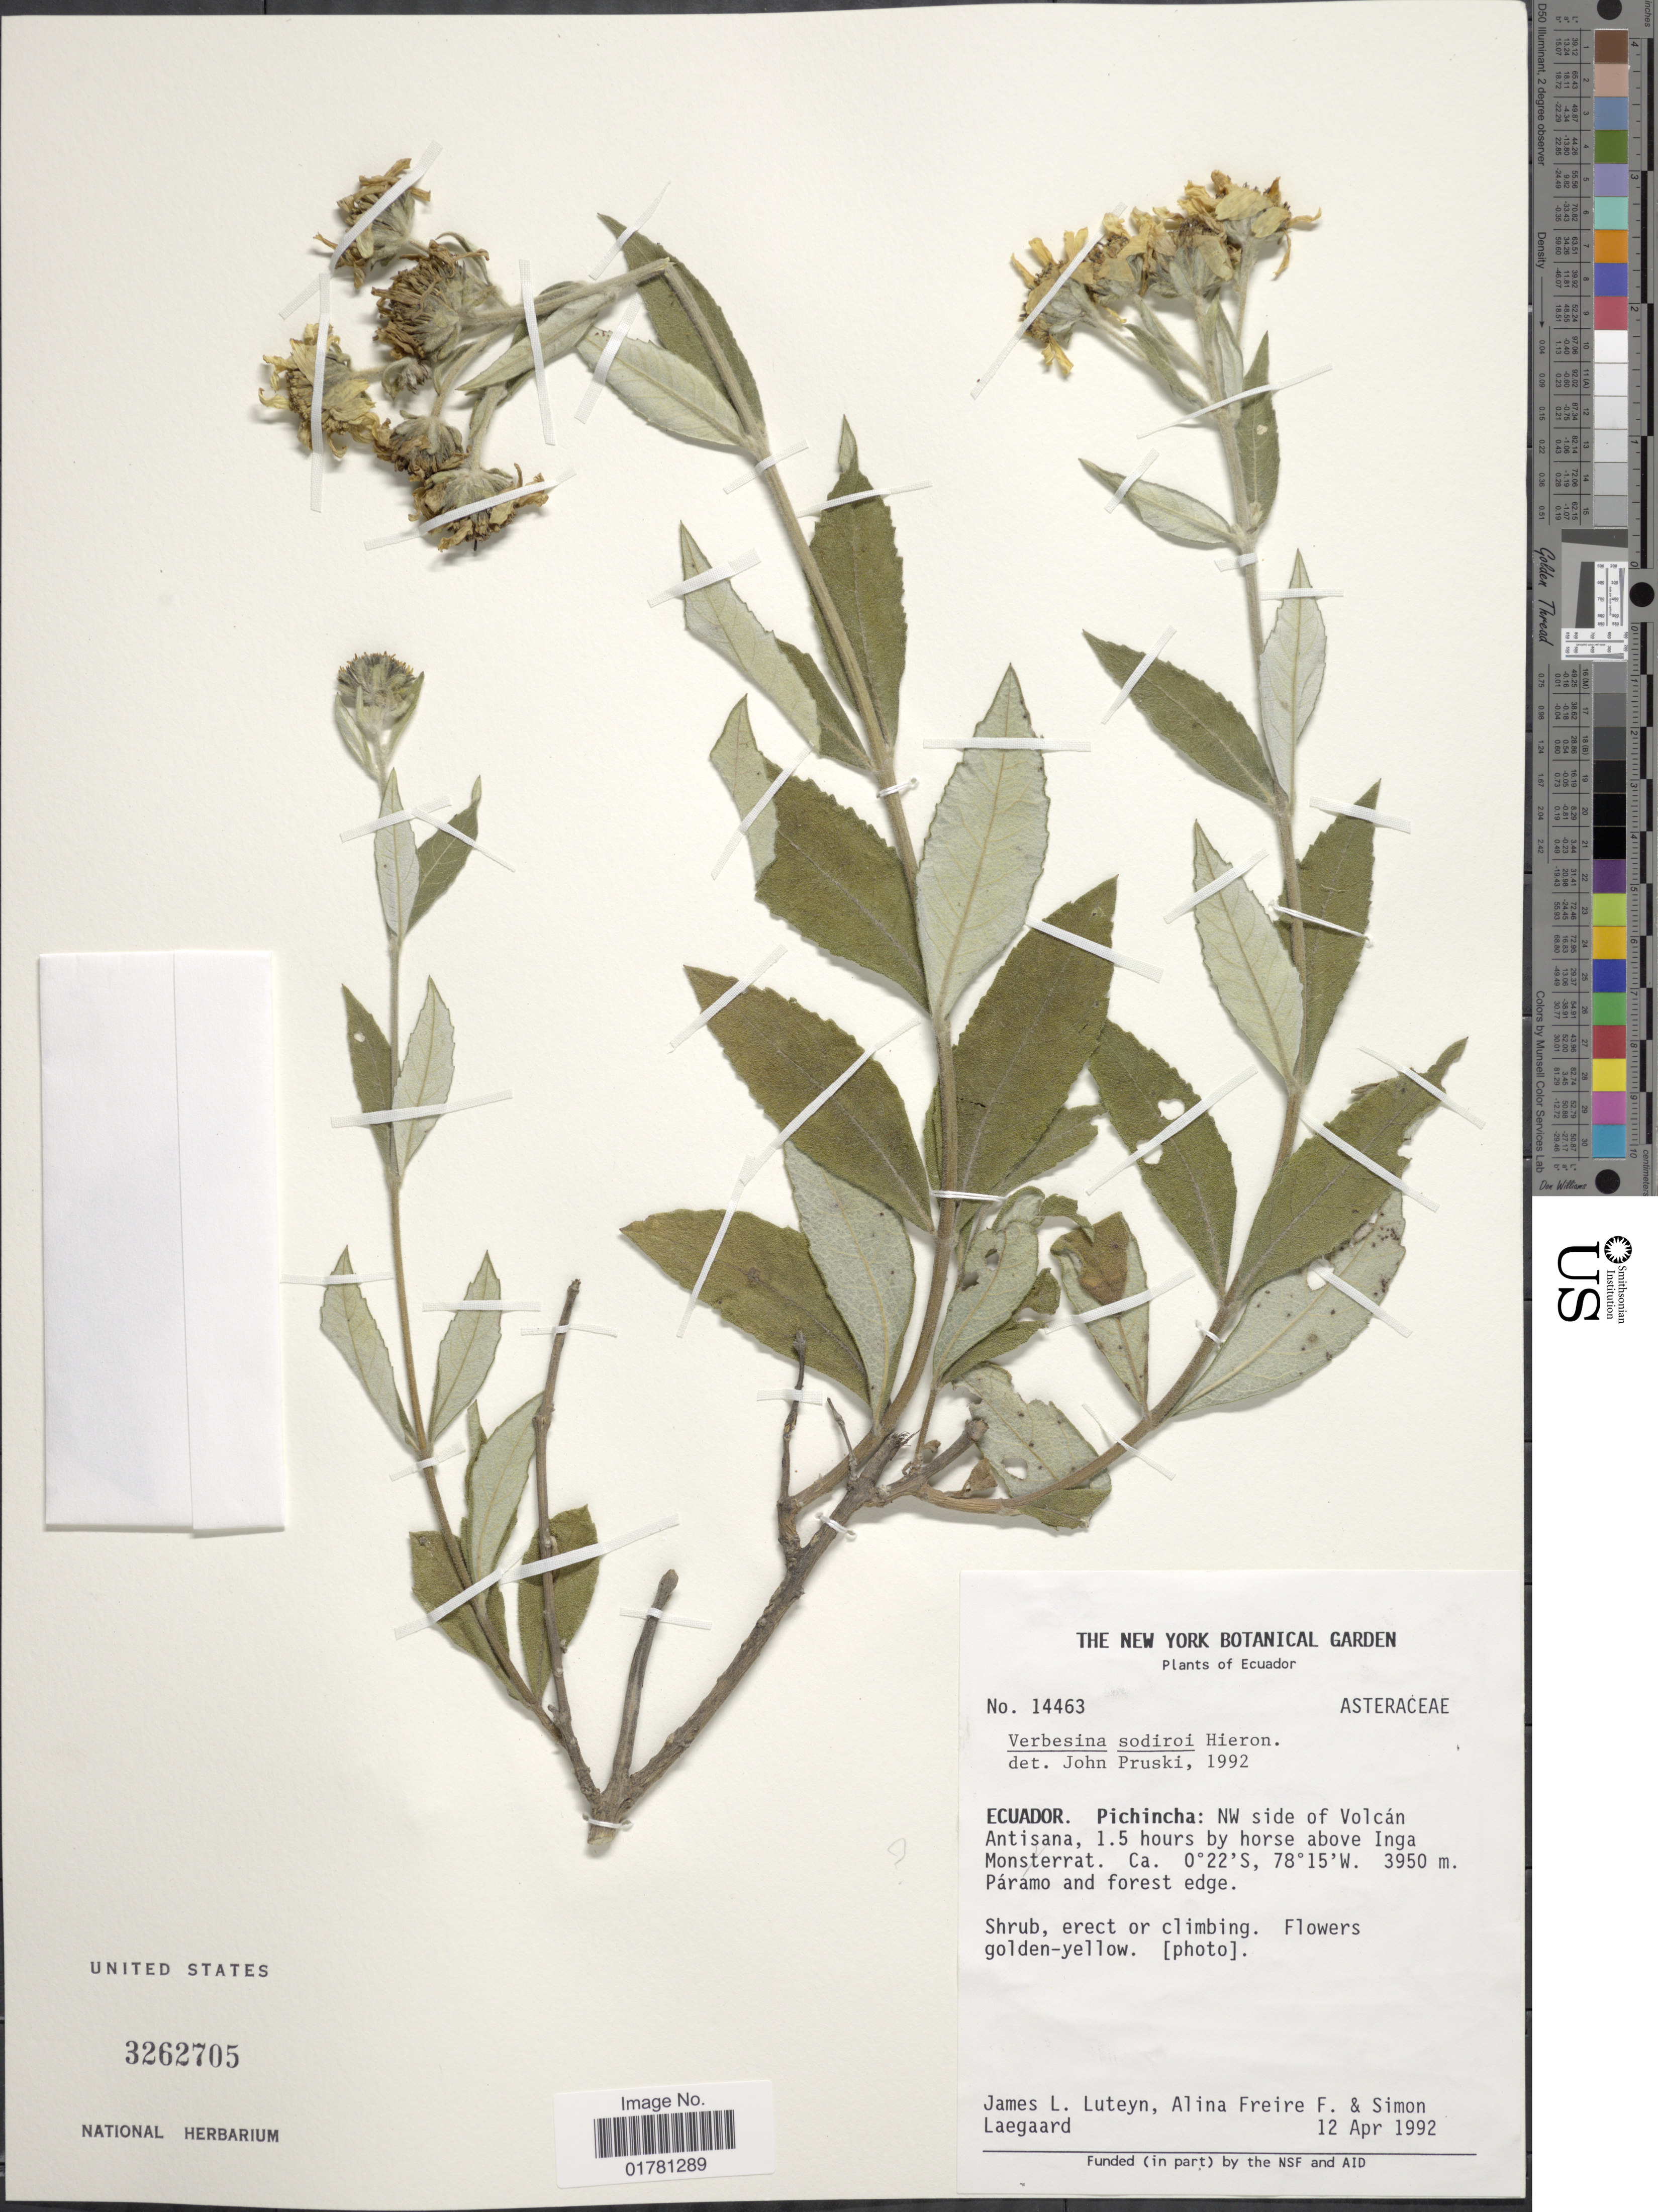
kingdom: Plantae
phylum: Tracheophyta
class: Magnoliopsida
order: Asterales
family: Asteraceae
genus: Verbesina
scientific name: Verbesina sodiroi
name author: Hieron.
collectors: J. L. Luteyn, A. Freire & S. Lægaard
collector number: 14463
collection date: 1992-04-12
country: Ecuador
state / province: Pichincha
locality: NW side of Volcán Antisana, 1.5 hours by horse above Inga Monsterrat. Páramo and forest edge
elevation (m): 3950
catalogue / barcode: US 3262705